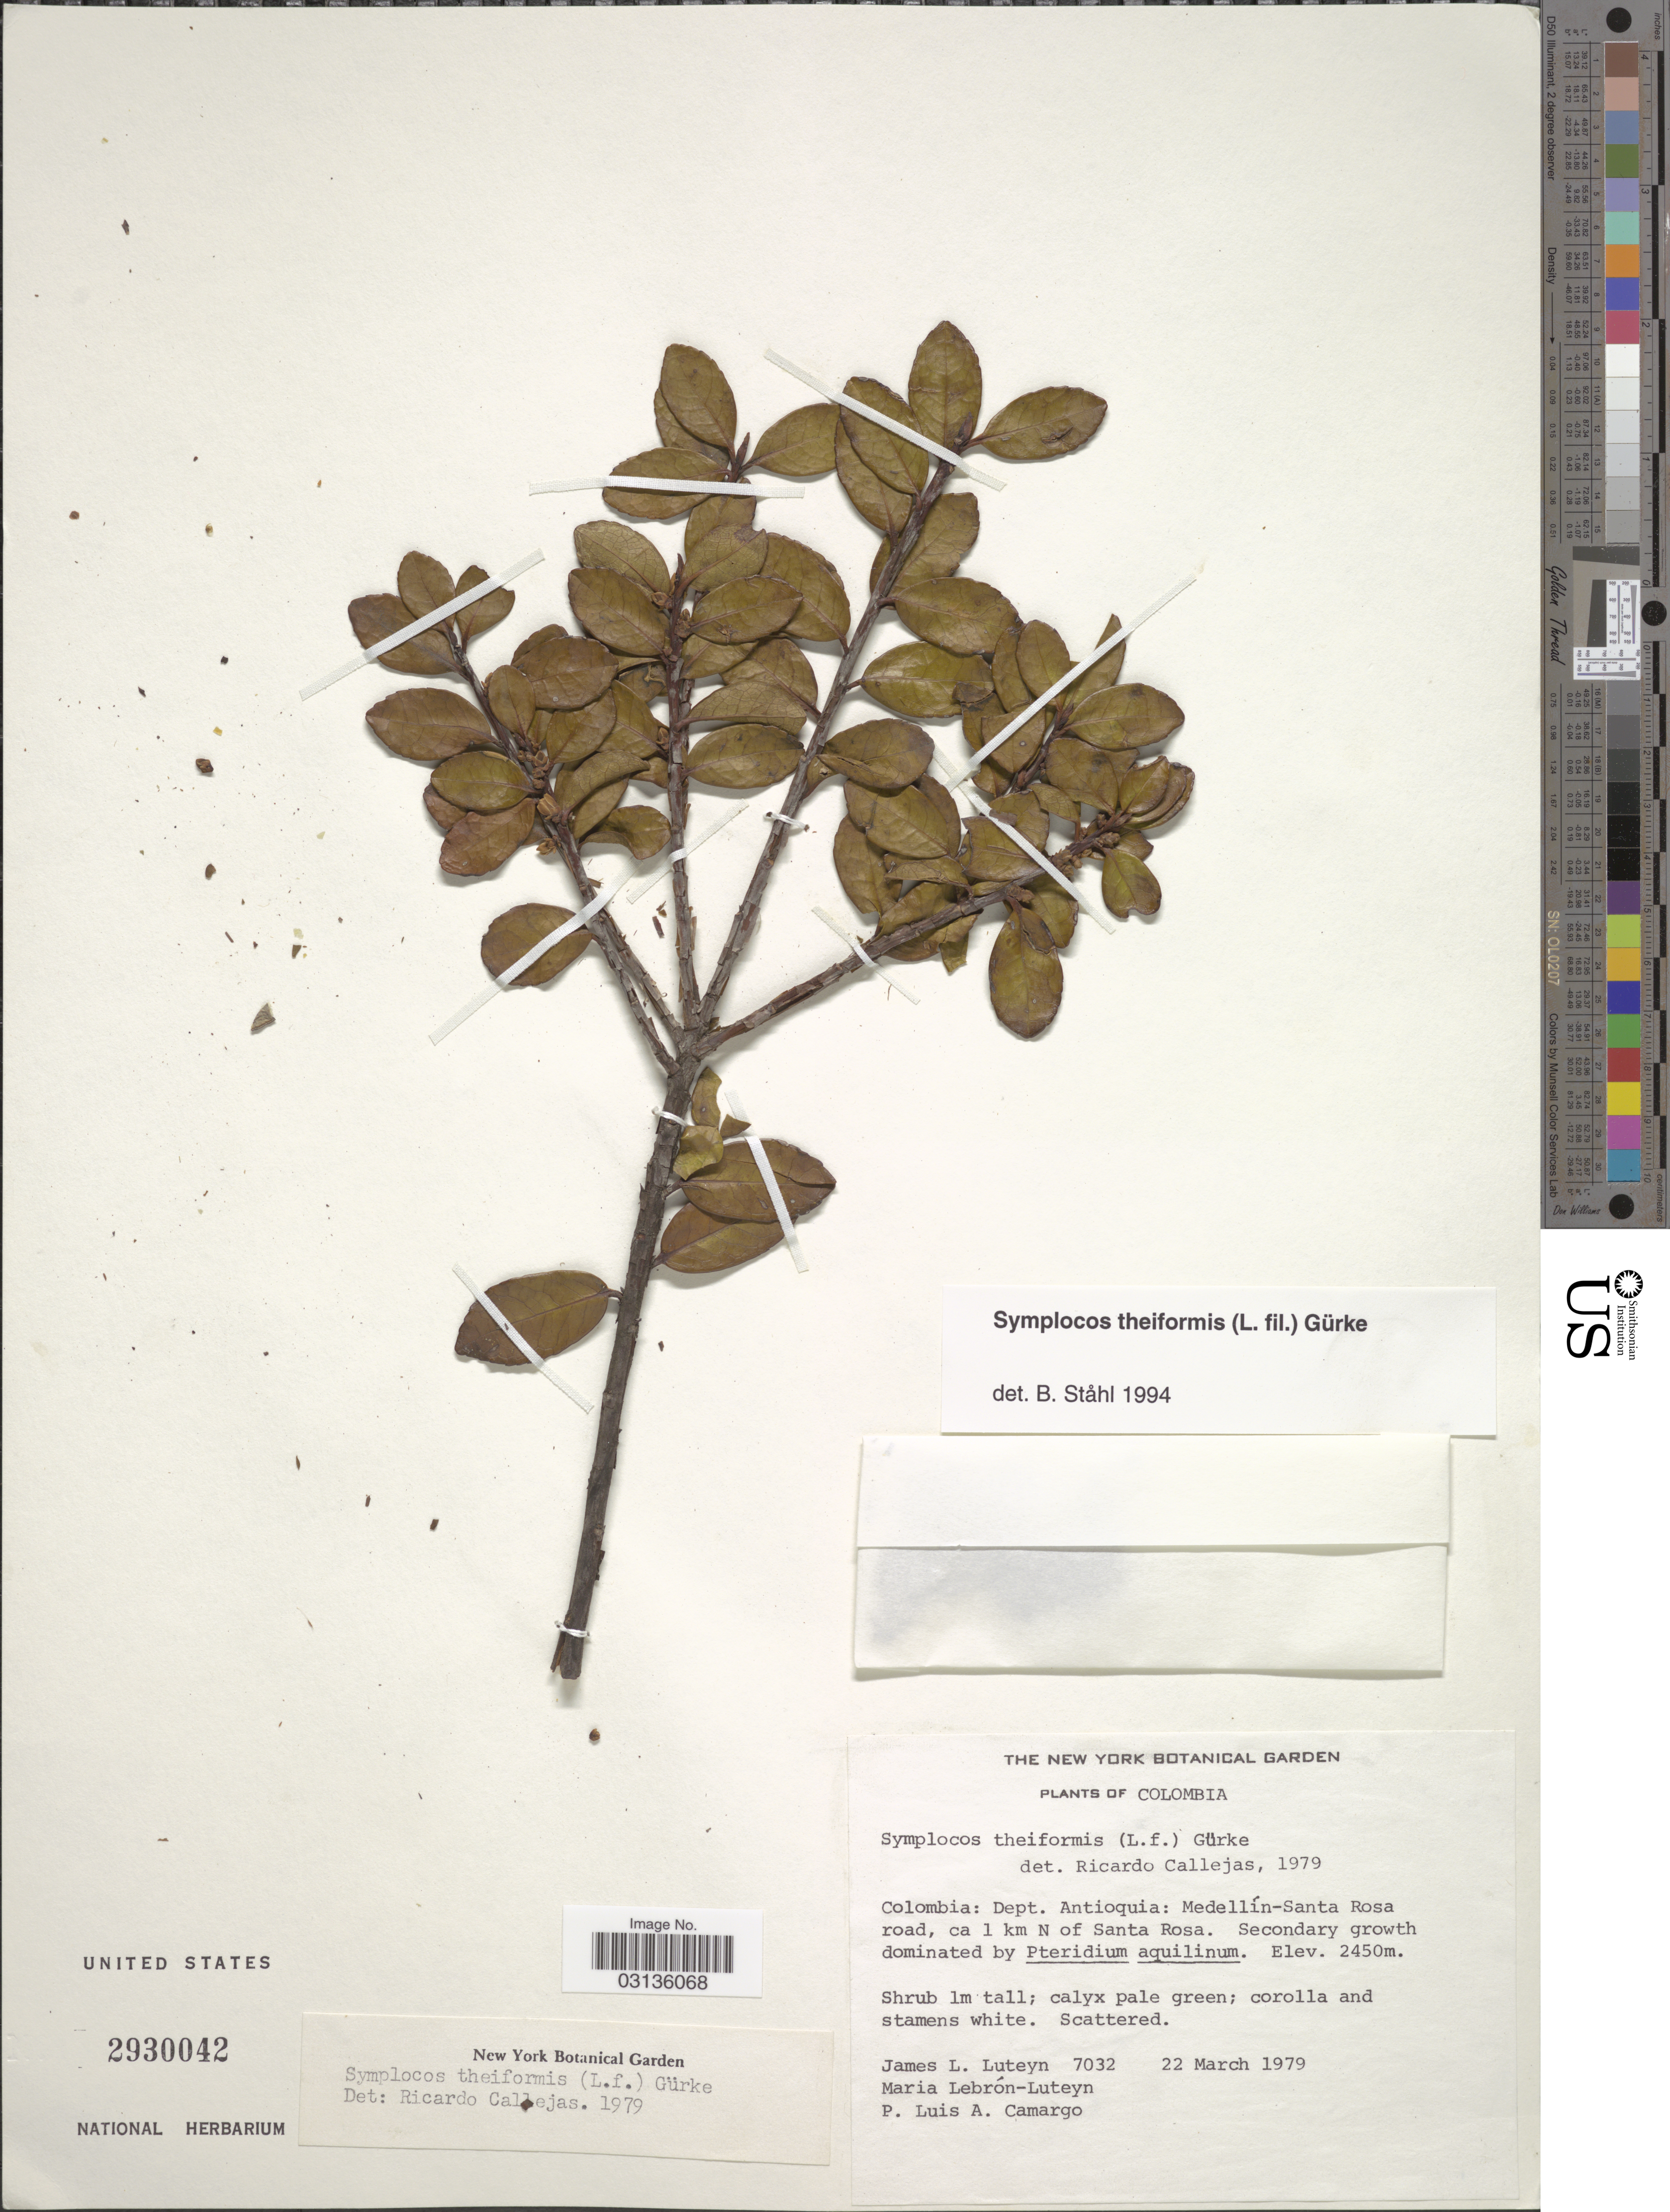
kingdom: Plantae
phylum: Tracheophyta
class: Magnoliopsida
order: Ericales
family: Symplocaceae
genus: Symplocos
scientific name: Symplocos theiformis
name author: (L. f.) Oken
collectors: J. Luteyn, M. L. Lebrón-Luteyn & P. Camargo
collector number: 7032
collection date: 1979-03-22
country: Colombia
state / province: Antioquia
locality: Dept. Antioquia: Medellín-Santa Rosa road, ca 1 km N of Santa Rosa.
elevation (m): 2450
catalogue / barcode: US 2930042